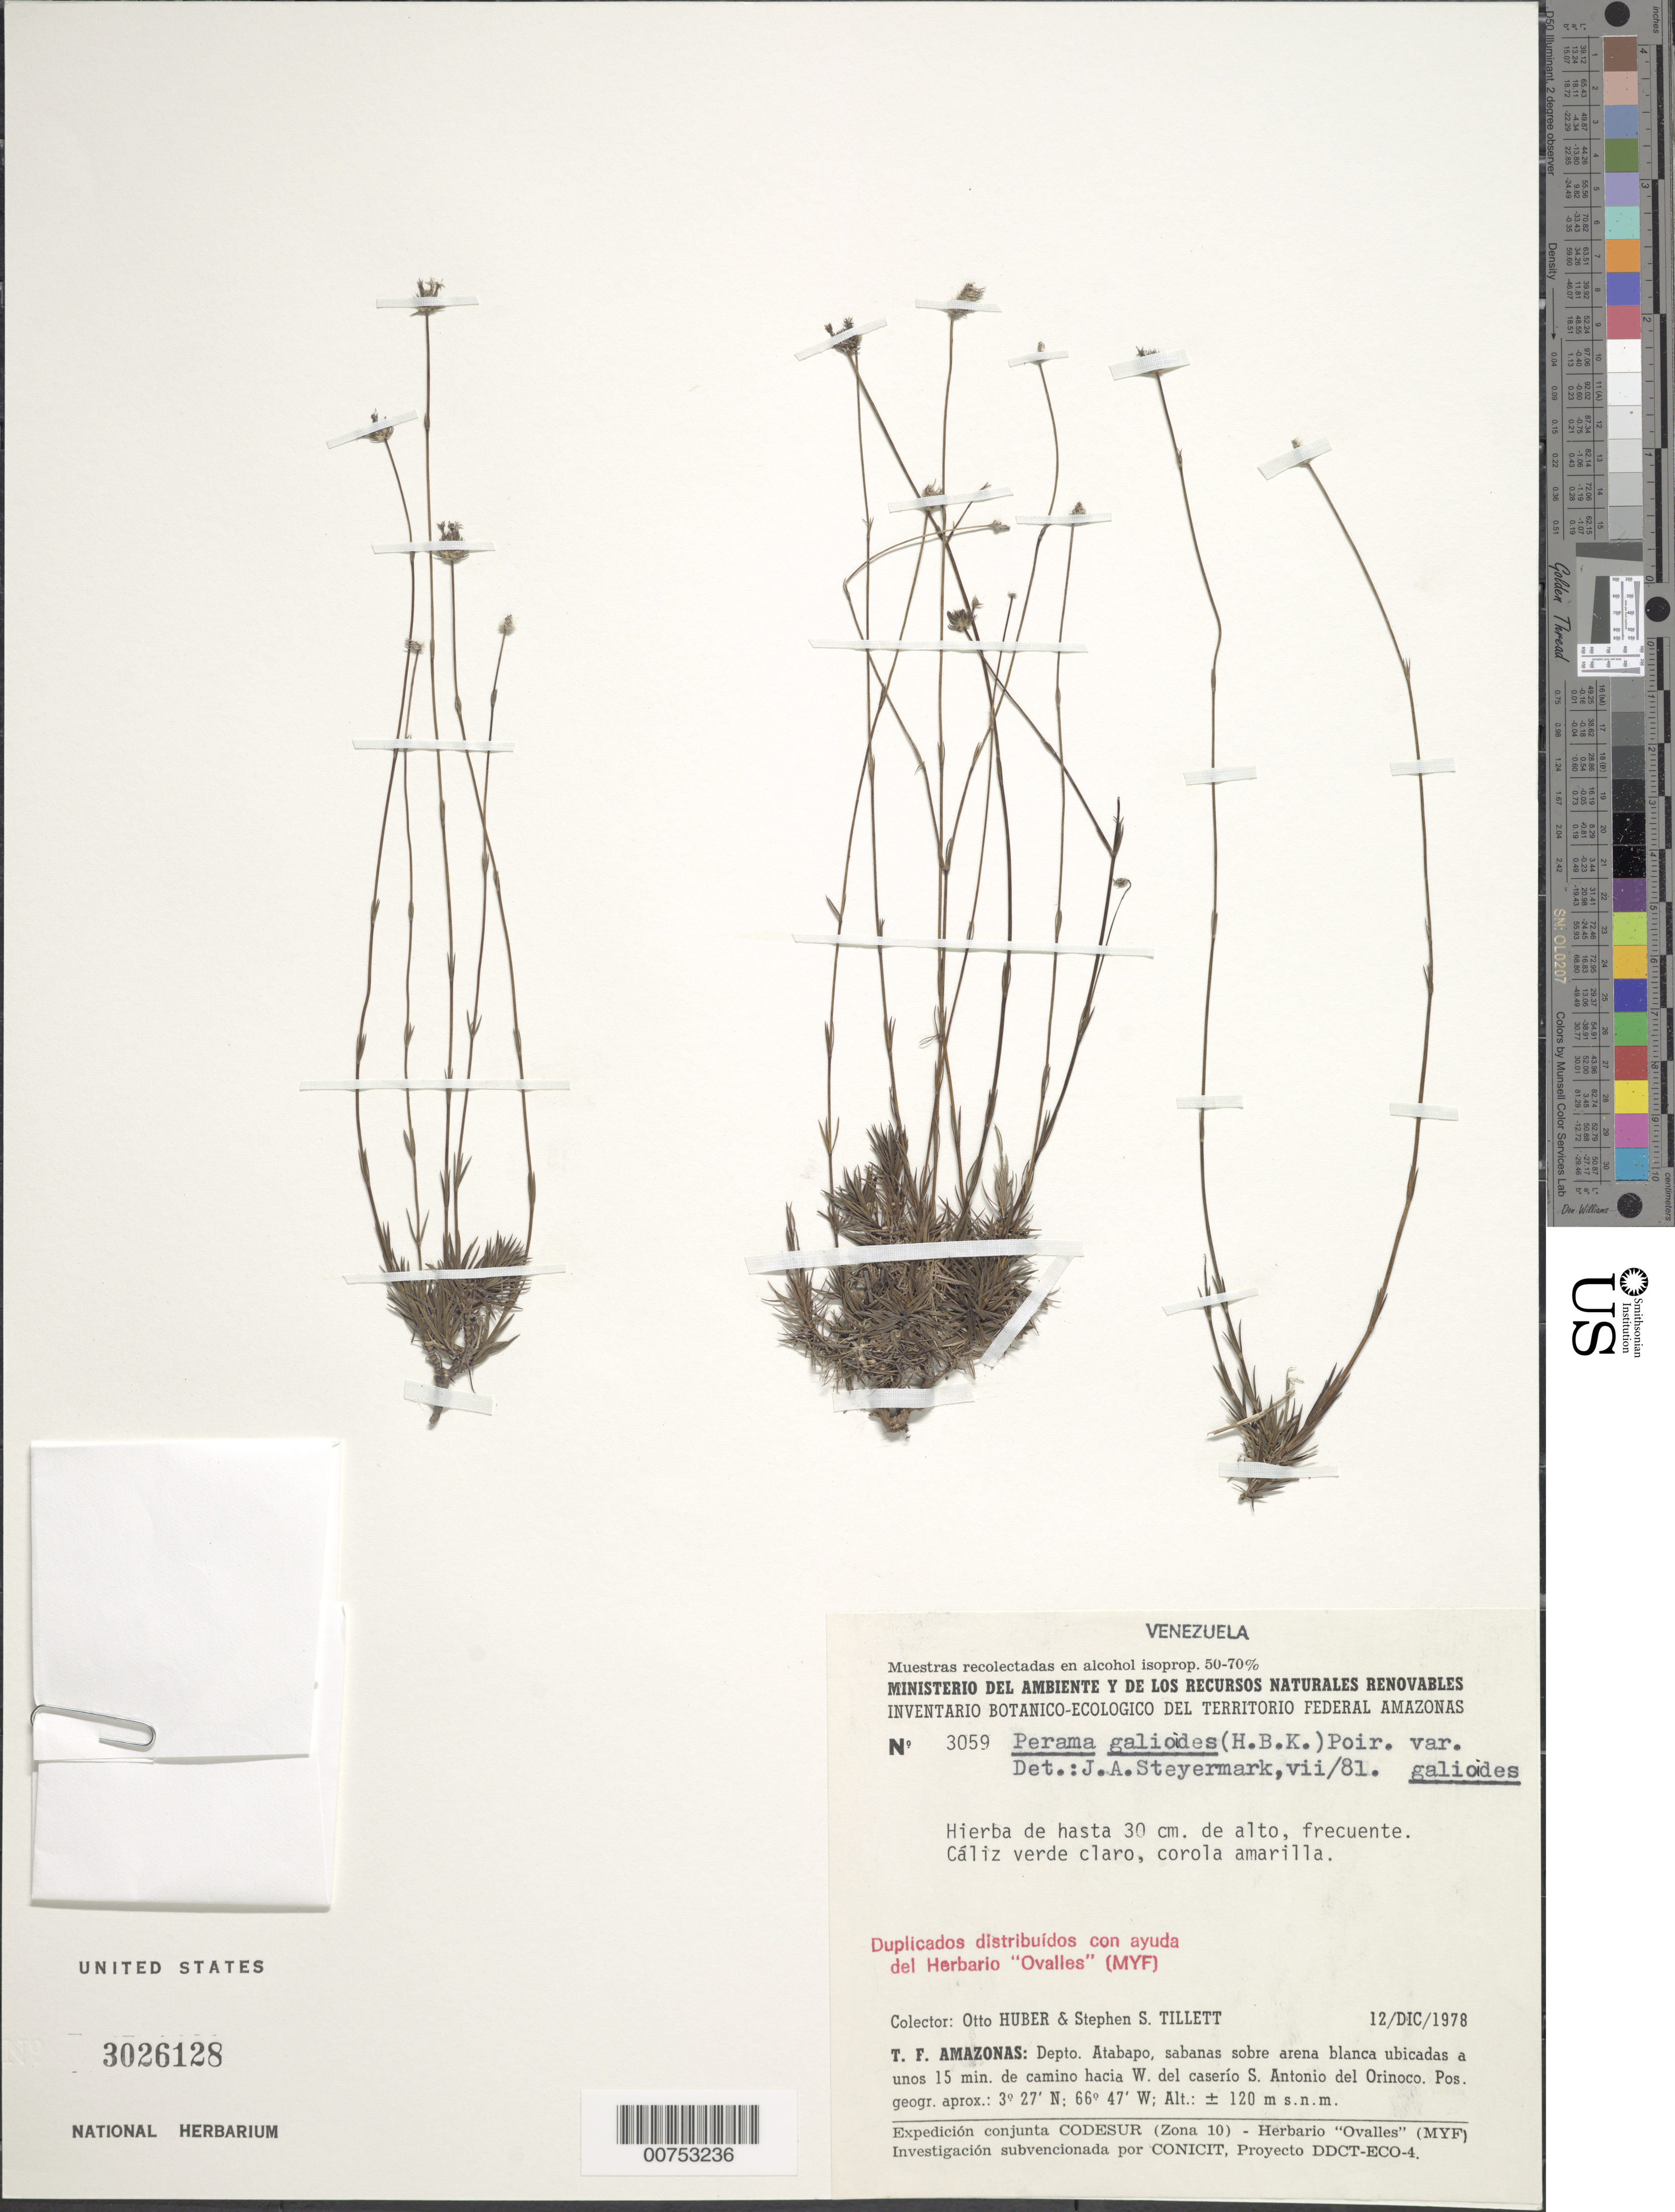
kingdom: Plantae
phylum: Tracheophyta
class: Magnoliopsida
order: Gentianales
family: Rubiaceae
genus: Perama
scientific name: Perama galioides var. galioides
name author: (Kunth) Poir.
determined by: Steyermark, Julian A., (VEN)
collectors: O. Huber & S. S. Tillett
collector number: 3059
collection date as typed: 12-Dec-78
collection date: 1978-12-12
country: Venezuela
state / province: Amazonas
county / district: Atabapo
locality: S. Antonio del Orinoco, 15 min. de camino hacia W del caserío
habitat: Sabanas sobre arena blanca.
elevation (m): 120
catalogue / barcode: US 3026128